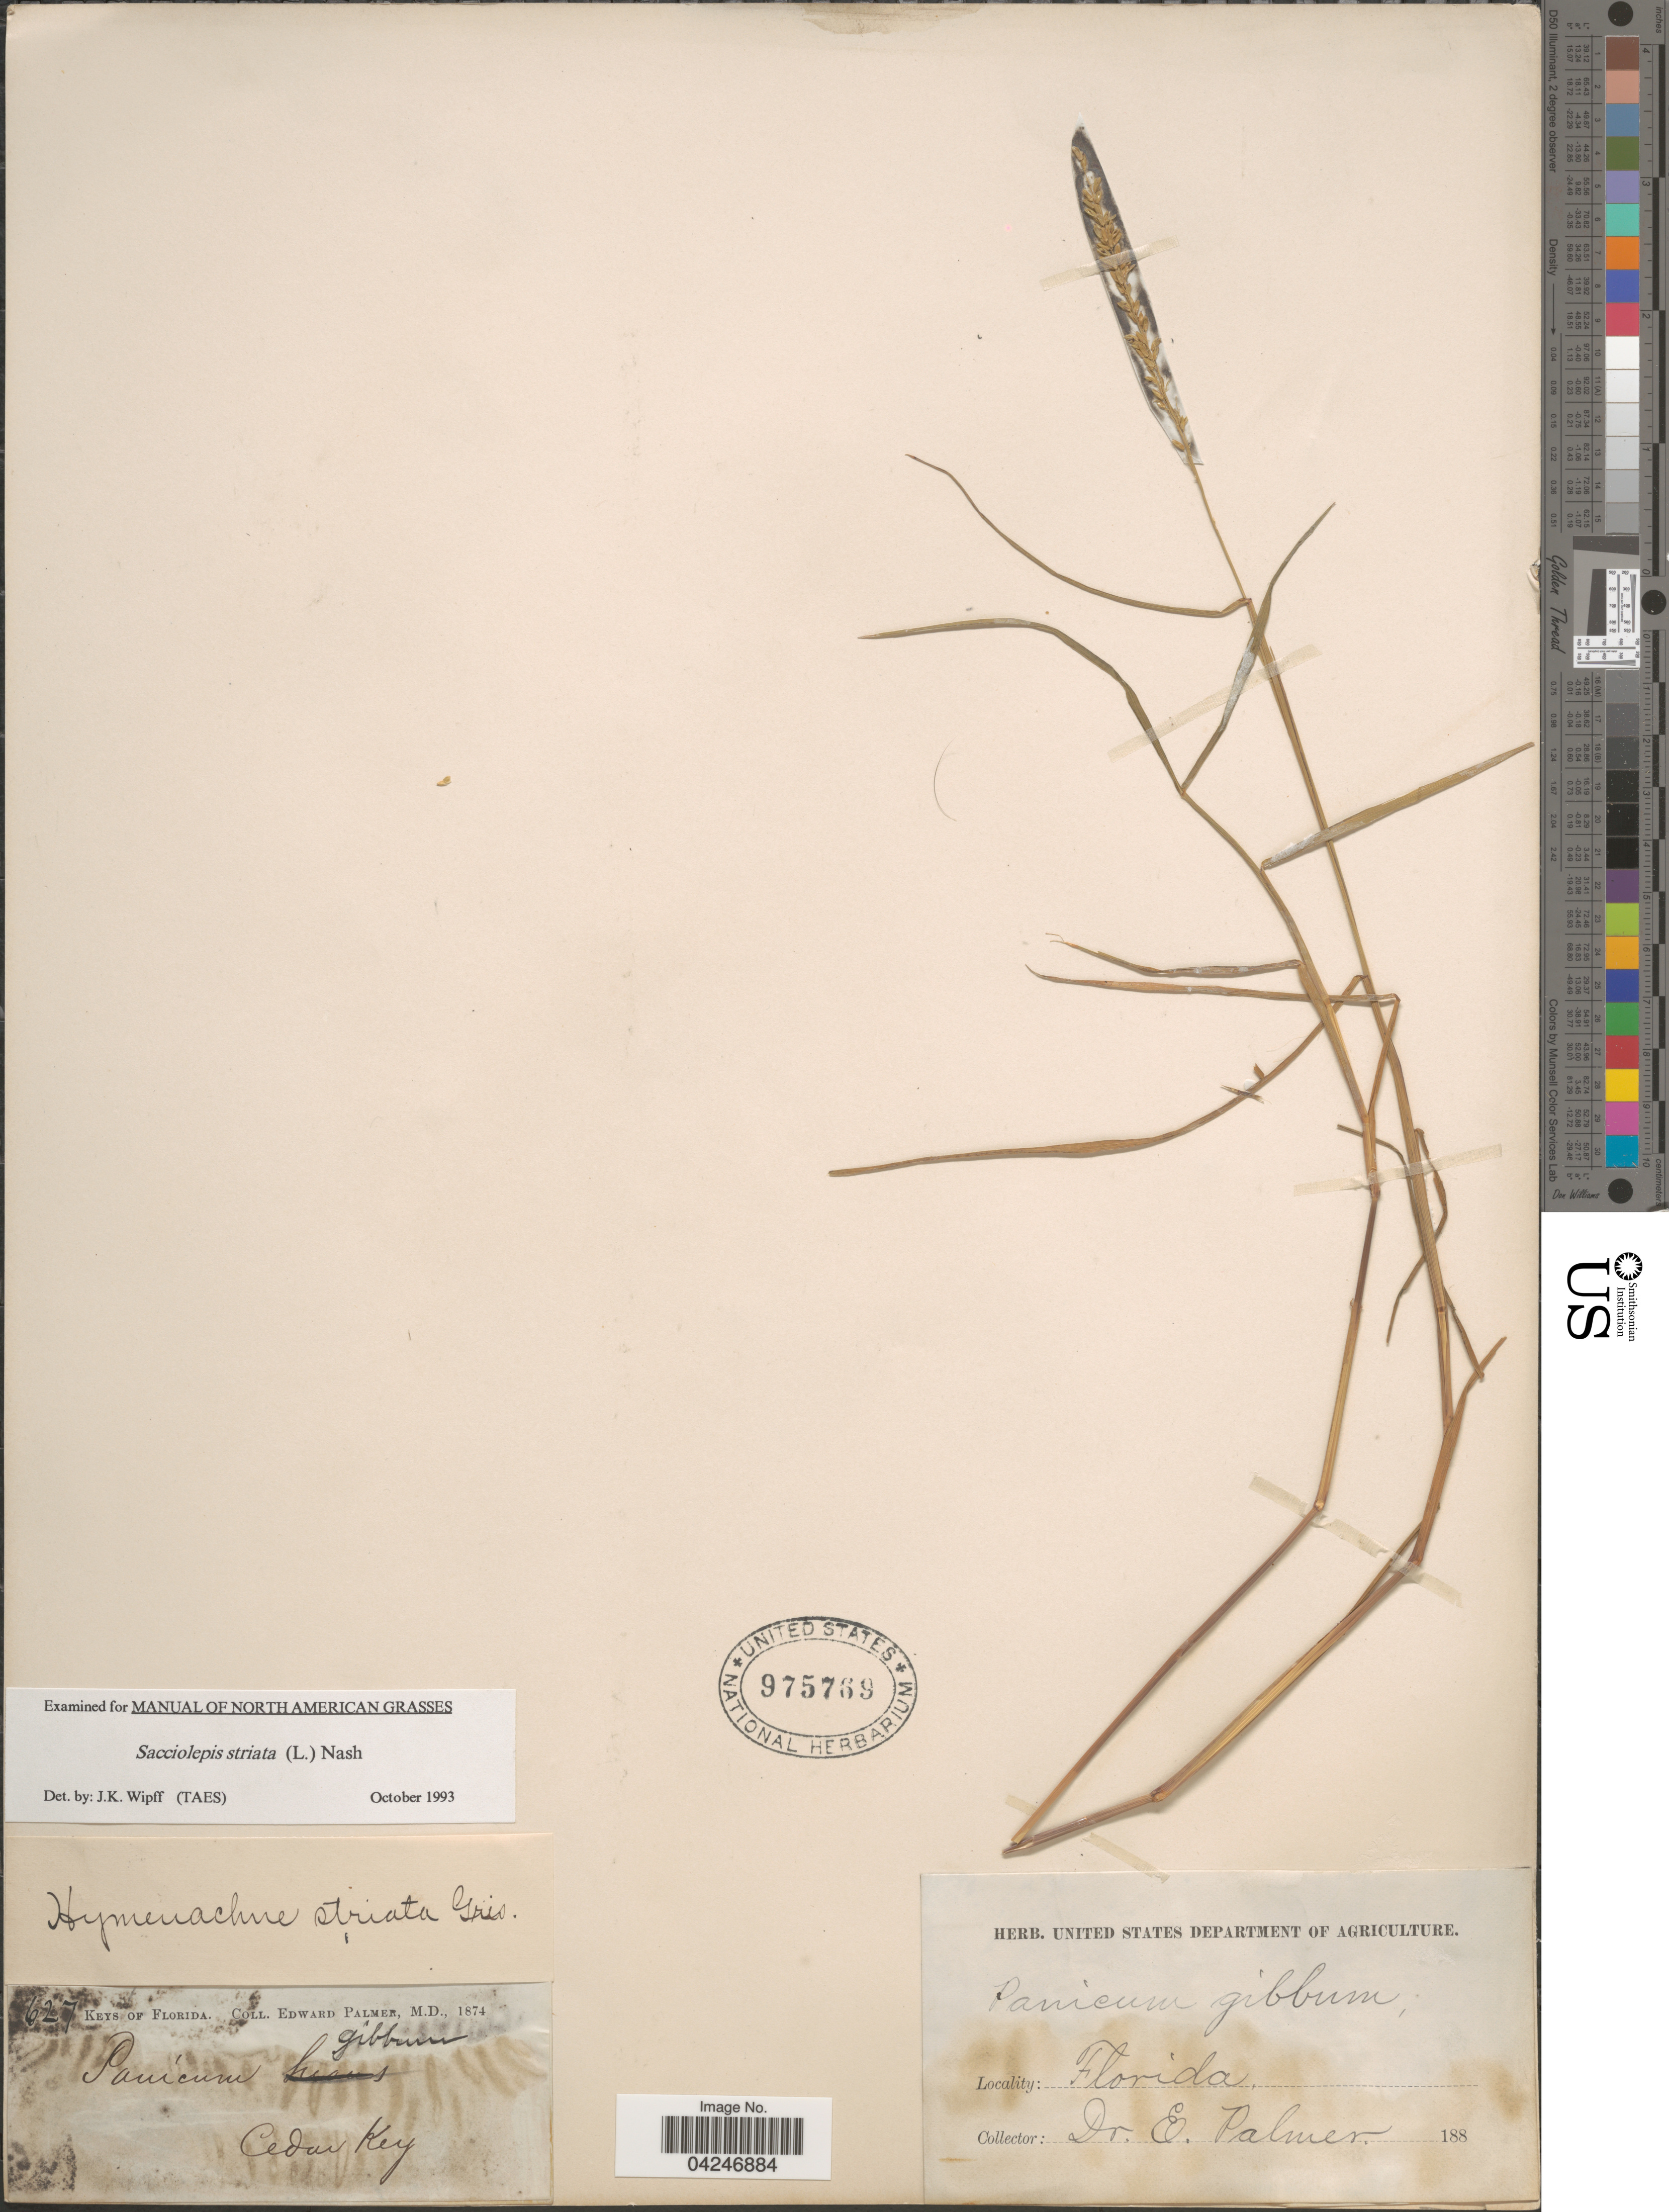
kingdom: Plantae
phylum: Tracheophyta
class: Liliopsida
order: Poales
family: Poaceae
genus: Sacciolepis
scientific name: Sacciolepis striata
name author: (L.) Nash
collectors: E. Palmer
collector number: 627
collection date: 1874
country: United States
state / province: Florida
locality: Keys of Florida. Cedar Key.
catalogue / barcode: US 975769